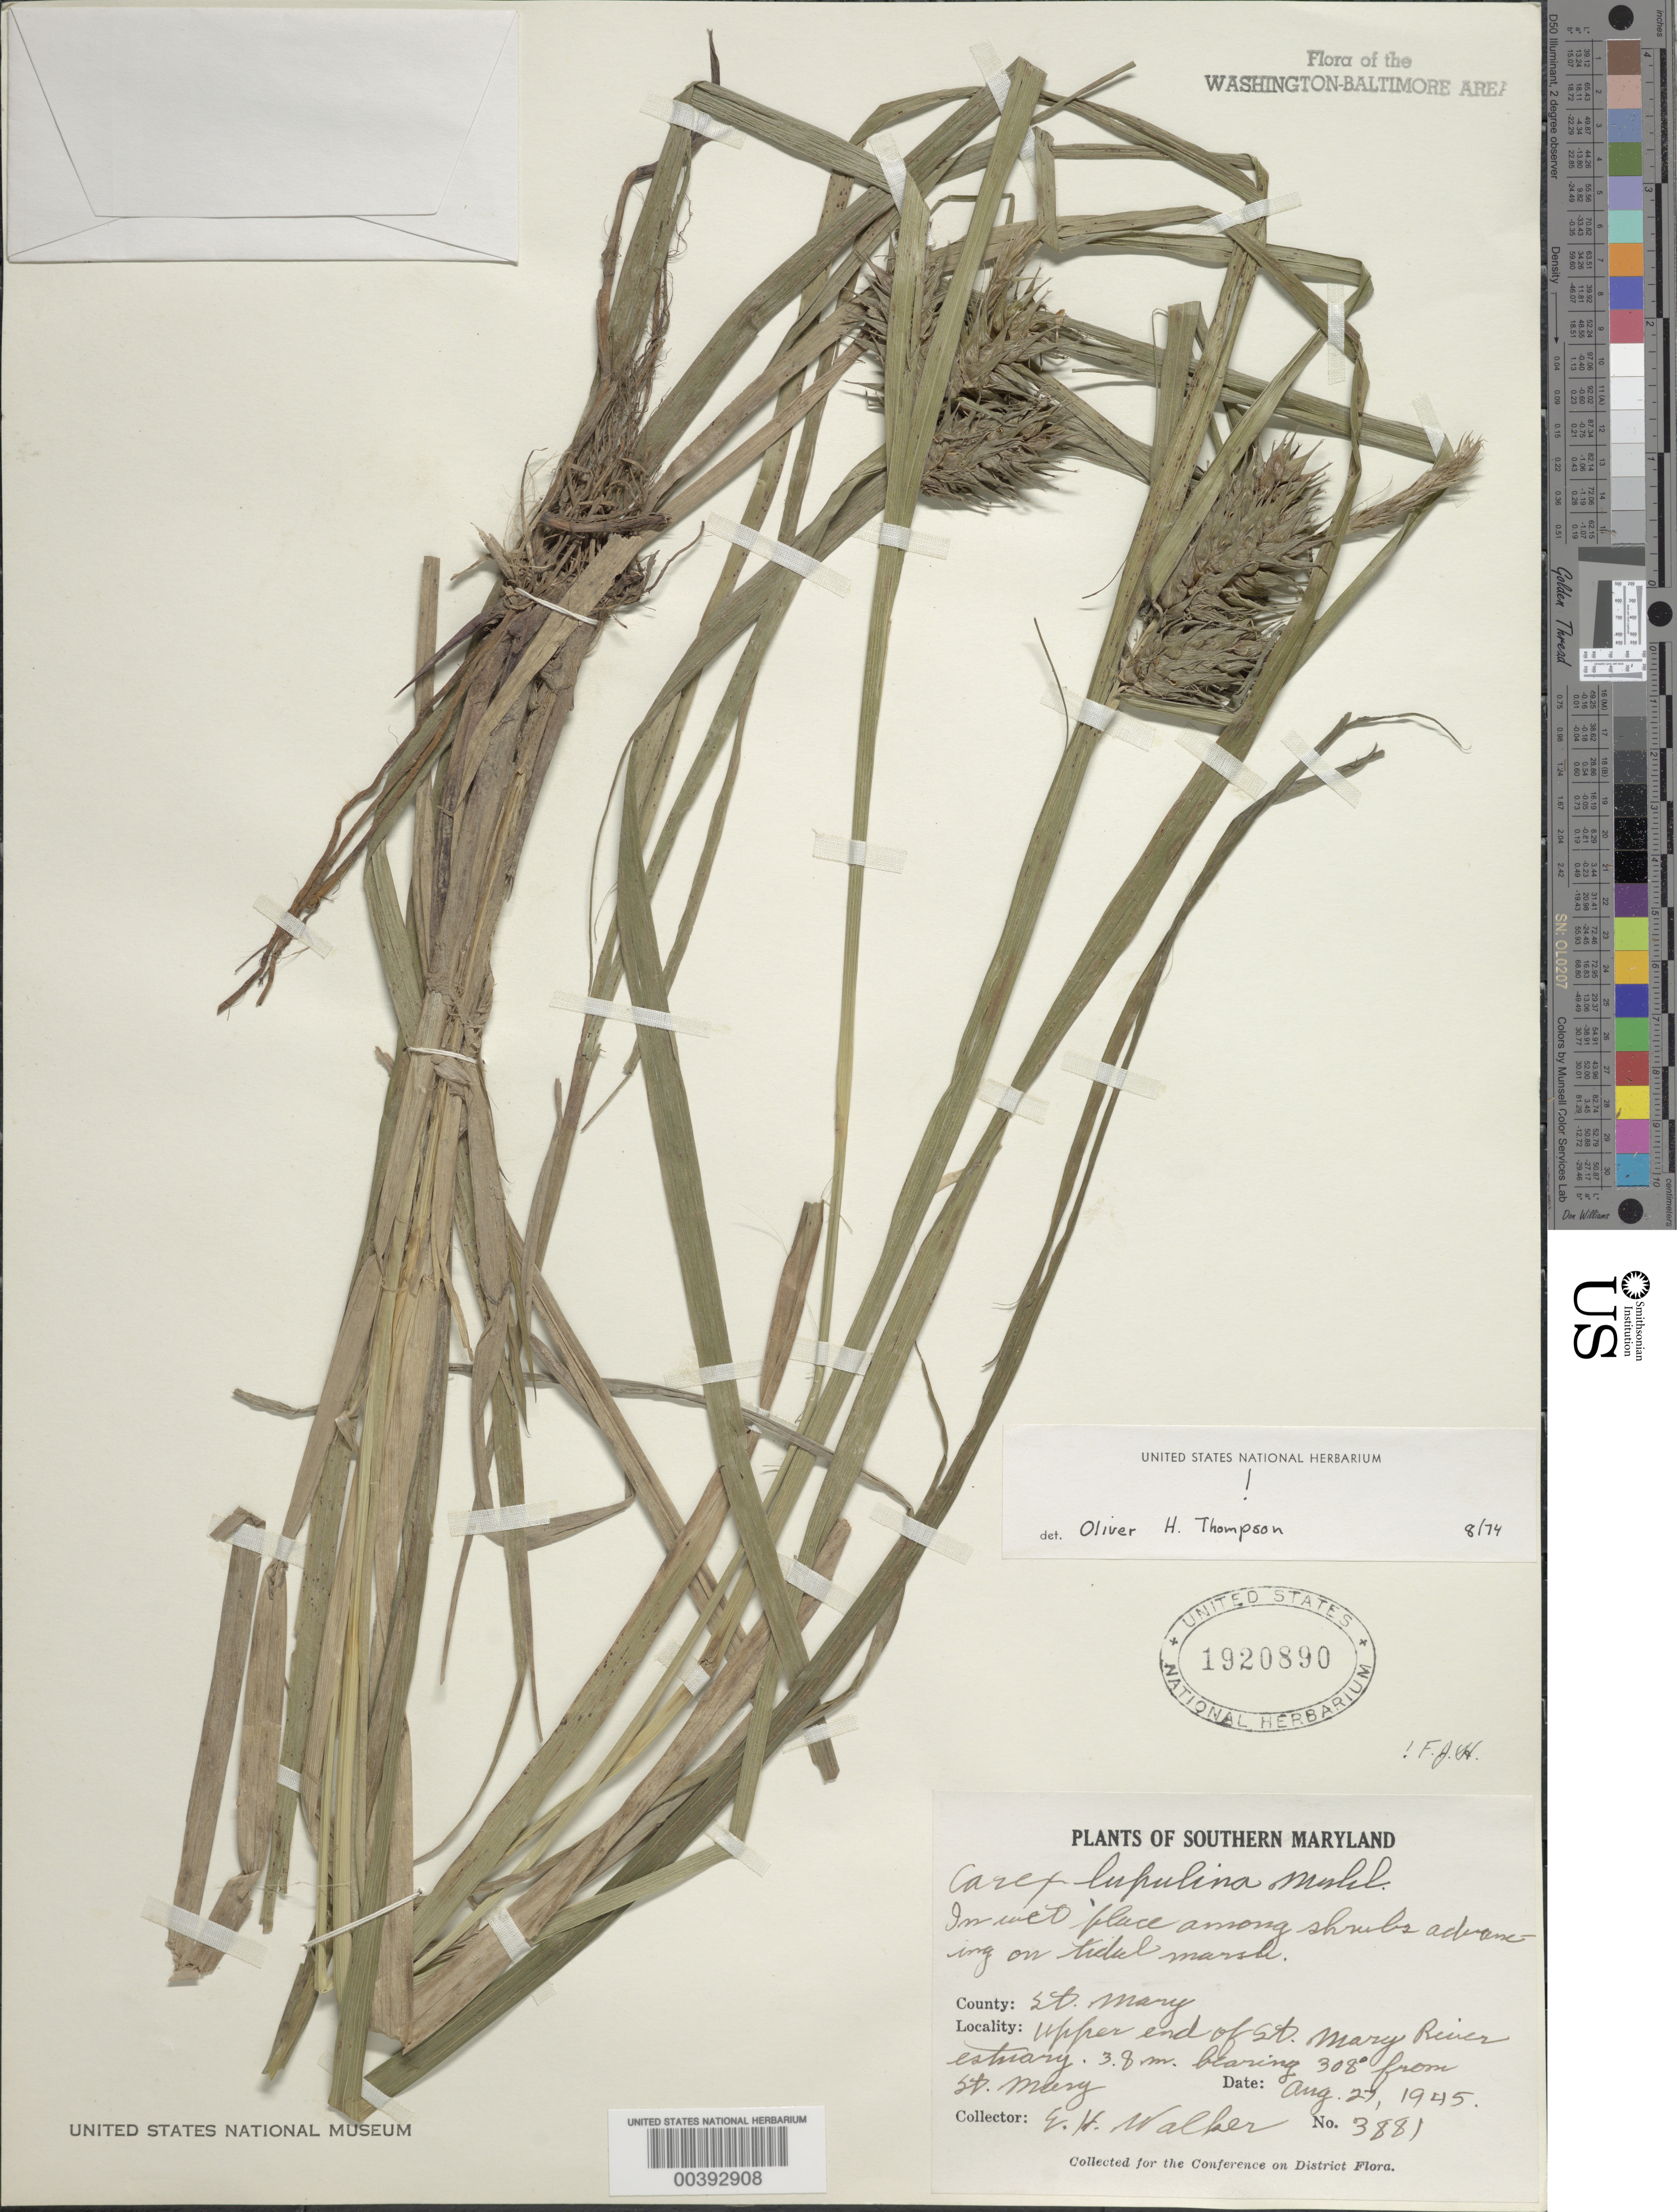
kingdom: Plantae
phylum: Tracheophyta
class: Liliopsida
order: Poales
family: Cyperaceae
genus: Carex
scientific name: Carex lupulina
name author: Muhl. ex Willd.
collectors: E. H. Walker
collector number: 3881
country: United States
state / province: Maryland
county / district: St. Mary's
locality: St. Marys River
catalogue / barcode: US 1920890